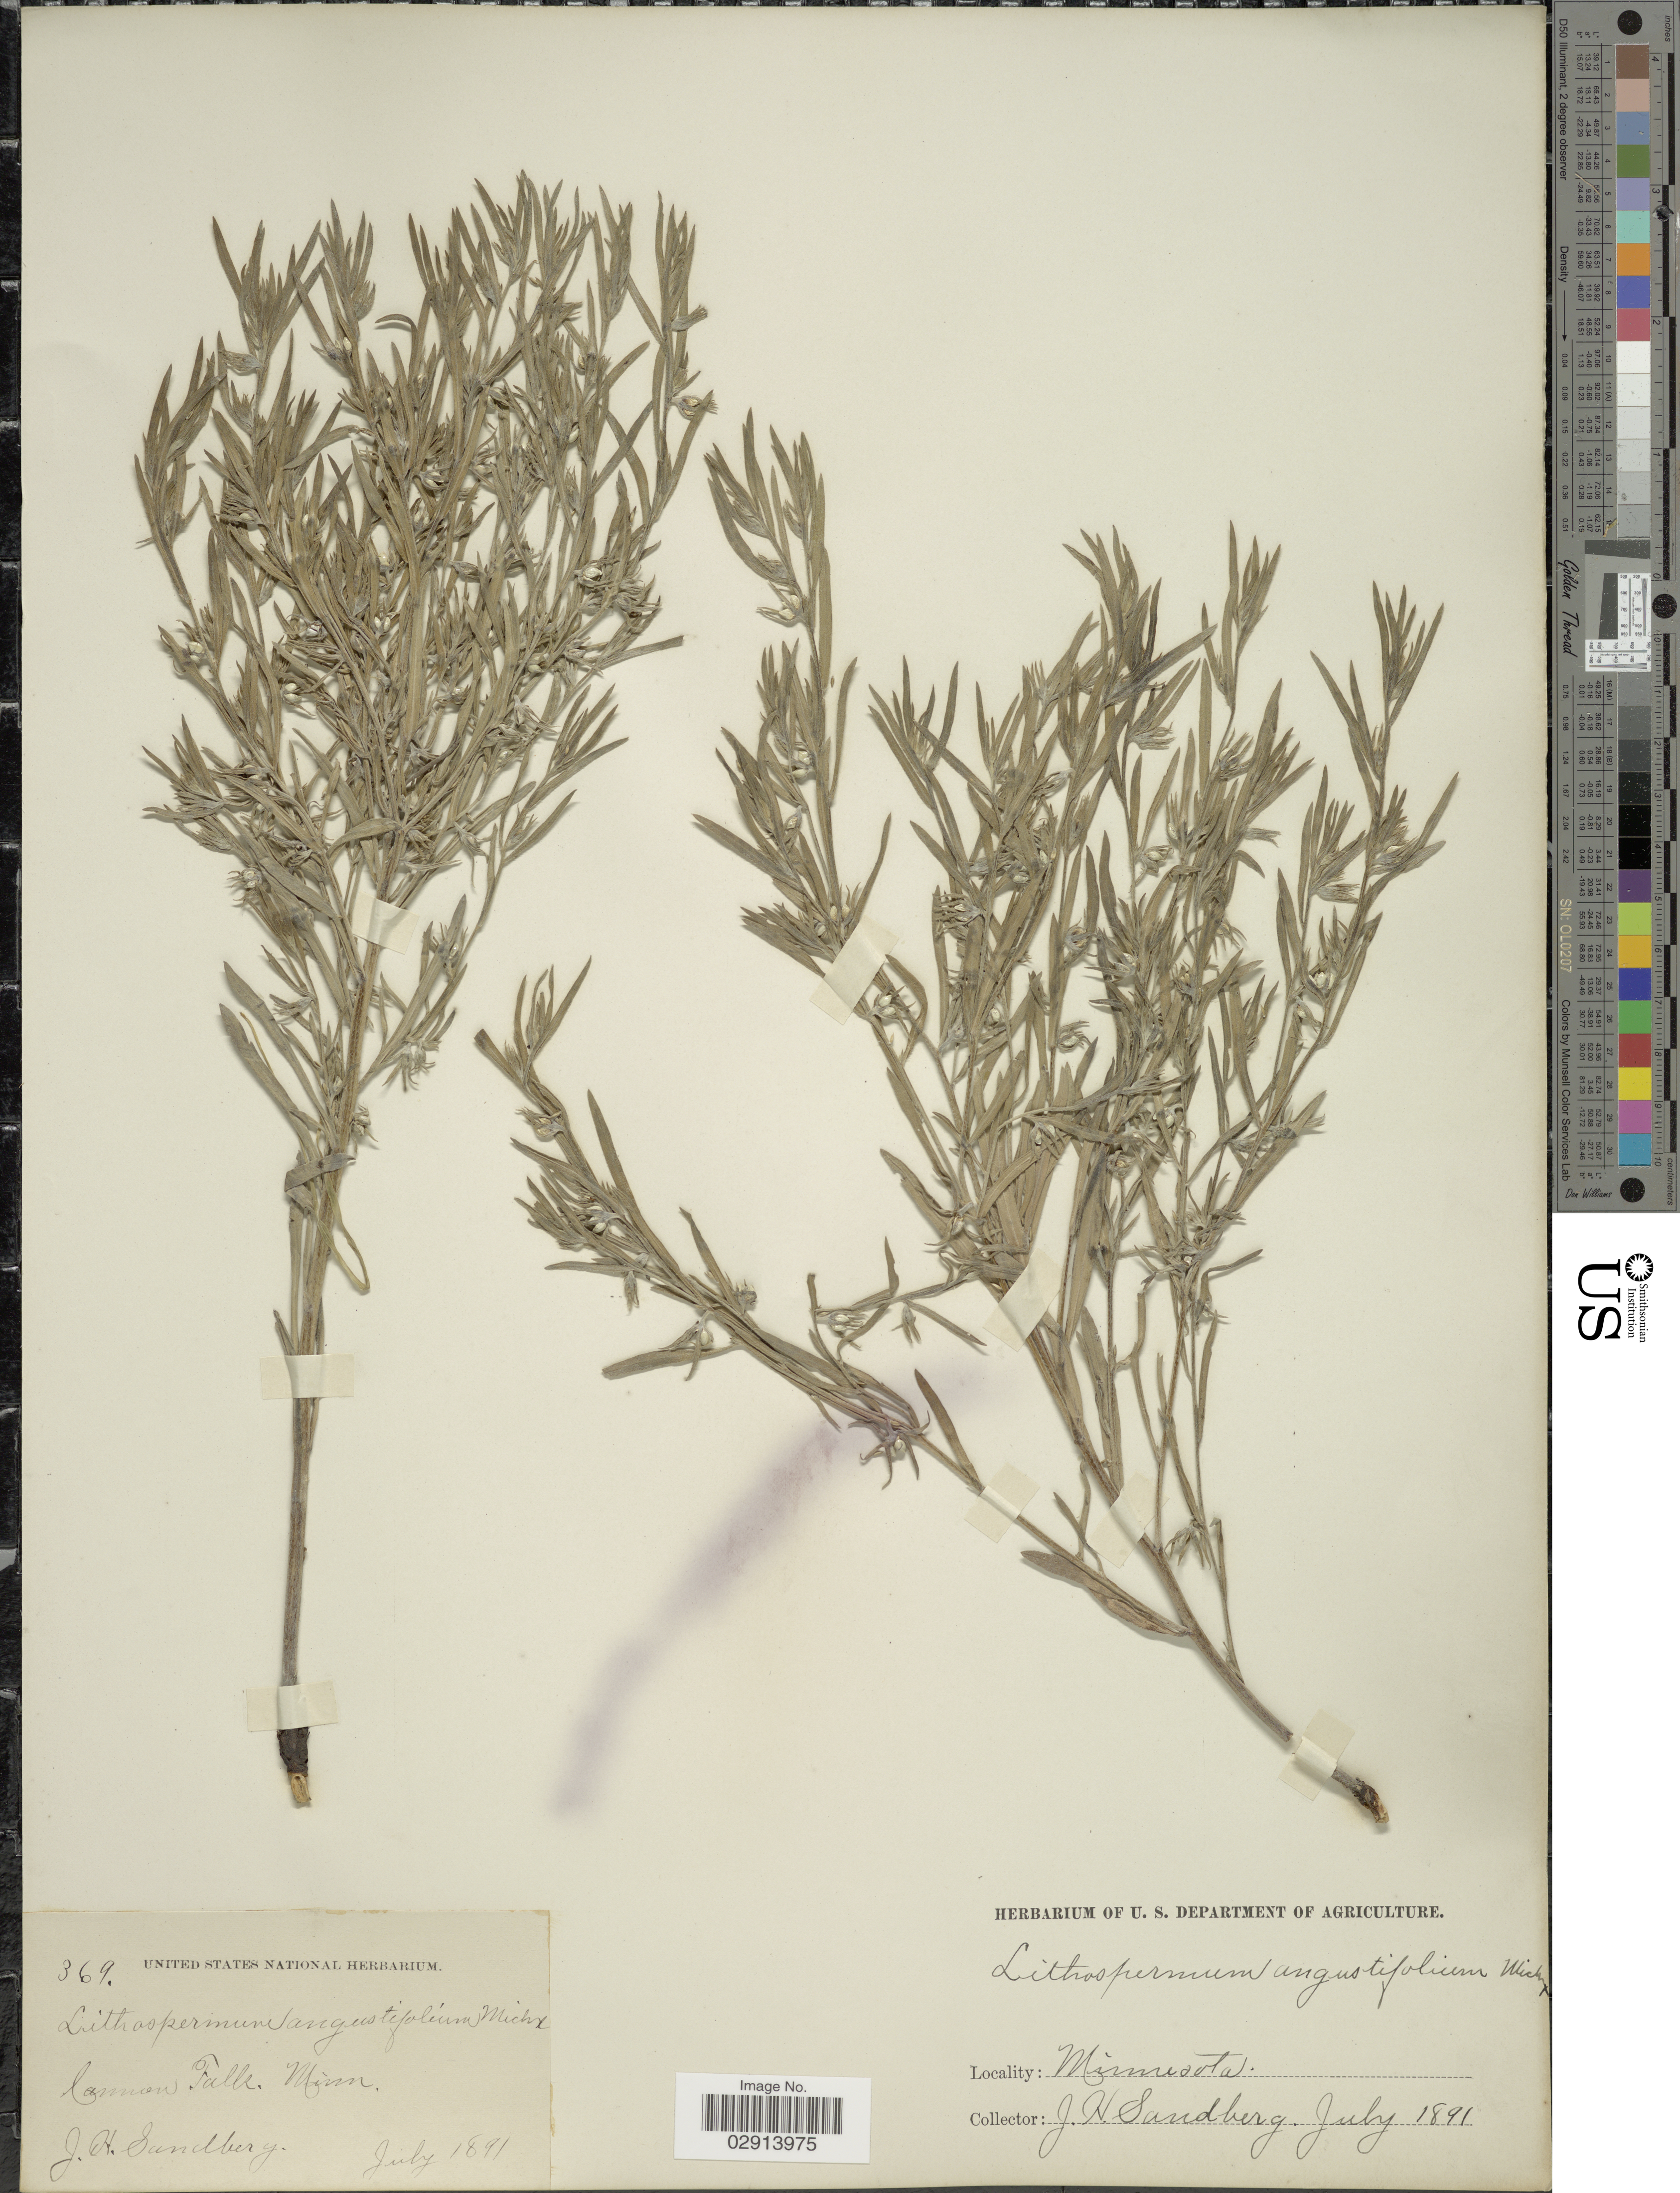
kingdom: Plantae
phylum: Tracheophyta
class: Magnoliopsida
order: Boraginales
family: Boraginaceae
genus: Lithospermum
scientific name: Lithospermum incisum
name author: Lehm.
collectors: J. H. Sandberg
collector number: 369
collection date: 1891-07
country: United States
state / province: Minnesota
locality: Common Falls.